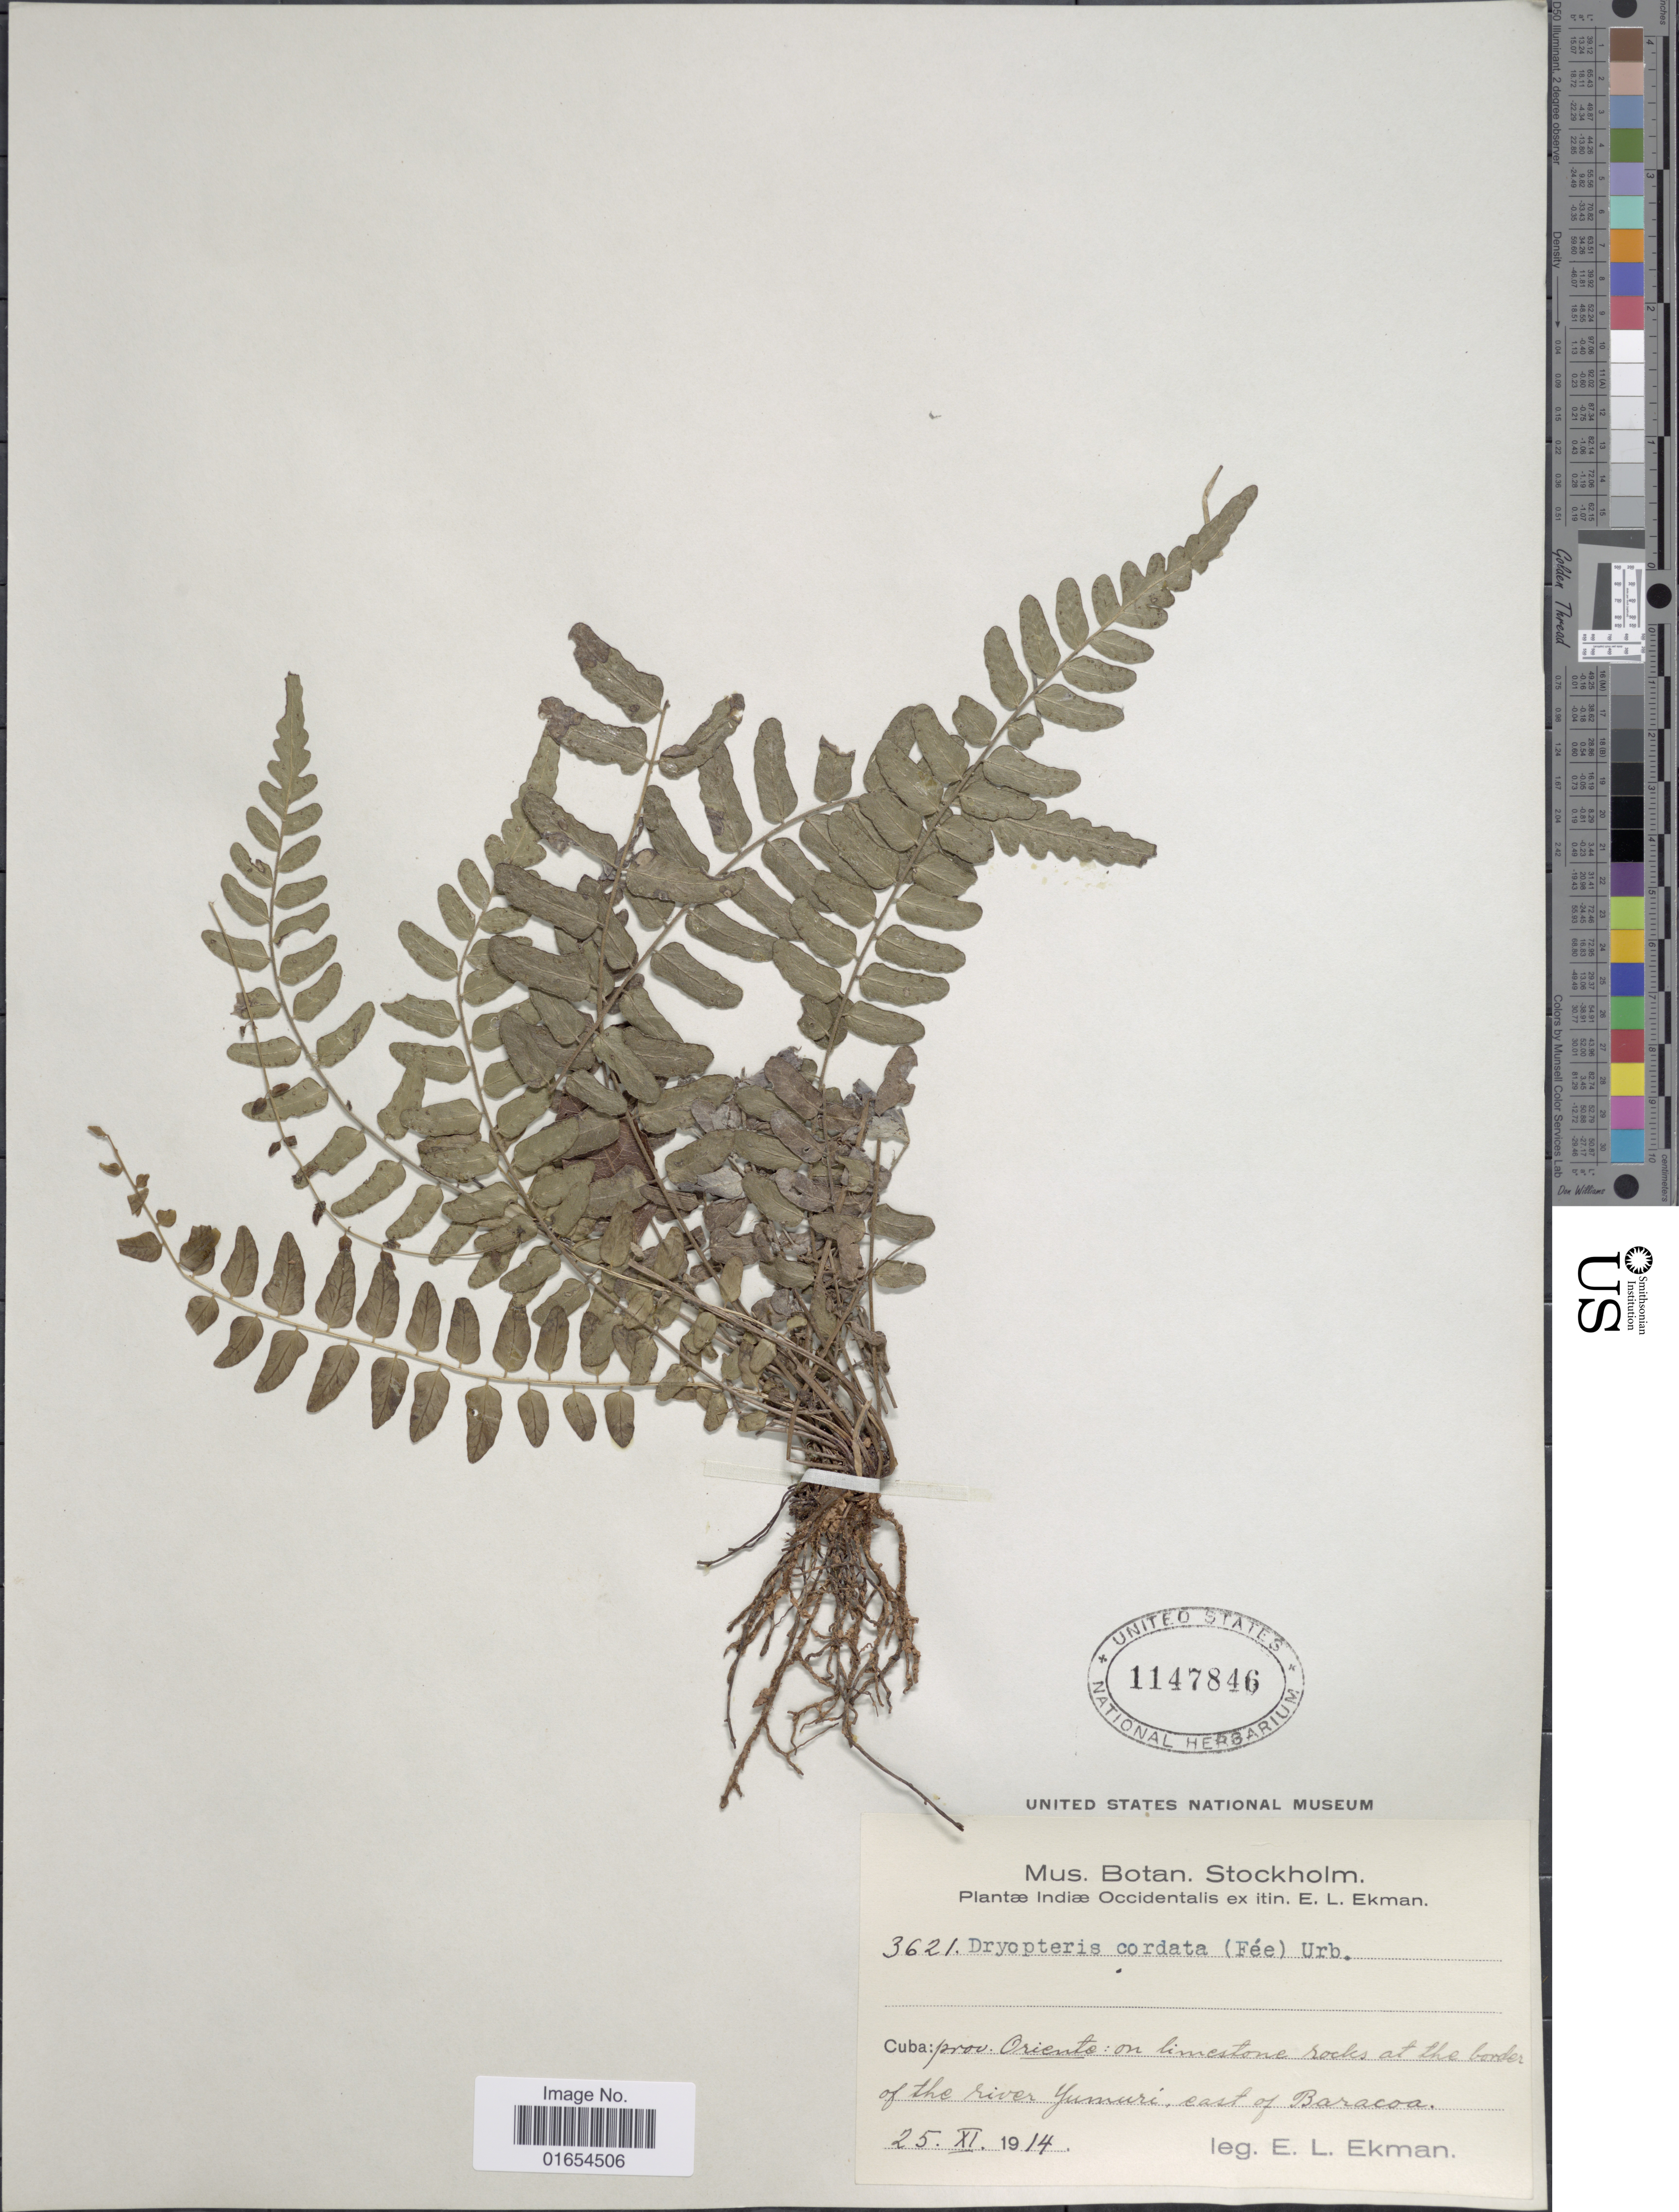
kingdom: Plantae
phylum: Tracheophyta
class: Polypodiopsida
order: Polypodiales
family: Thelypteridaceae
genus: Goniopteris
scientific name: Goniopteris cordata (Fée) comb. nov., ined 2015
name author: (Fée)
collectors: E. L. Ekman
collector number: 3621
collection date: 1914-11-25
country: Cuba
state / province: Oriente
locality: On limestone rocks at the border of the river Yumuri; east of baracoa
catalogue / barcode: US 1147846